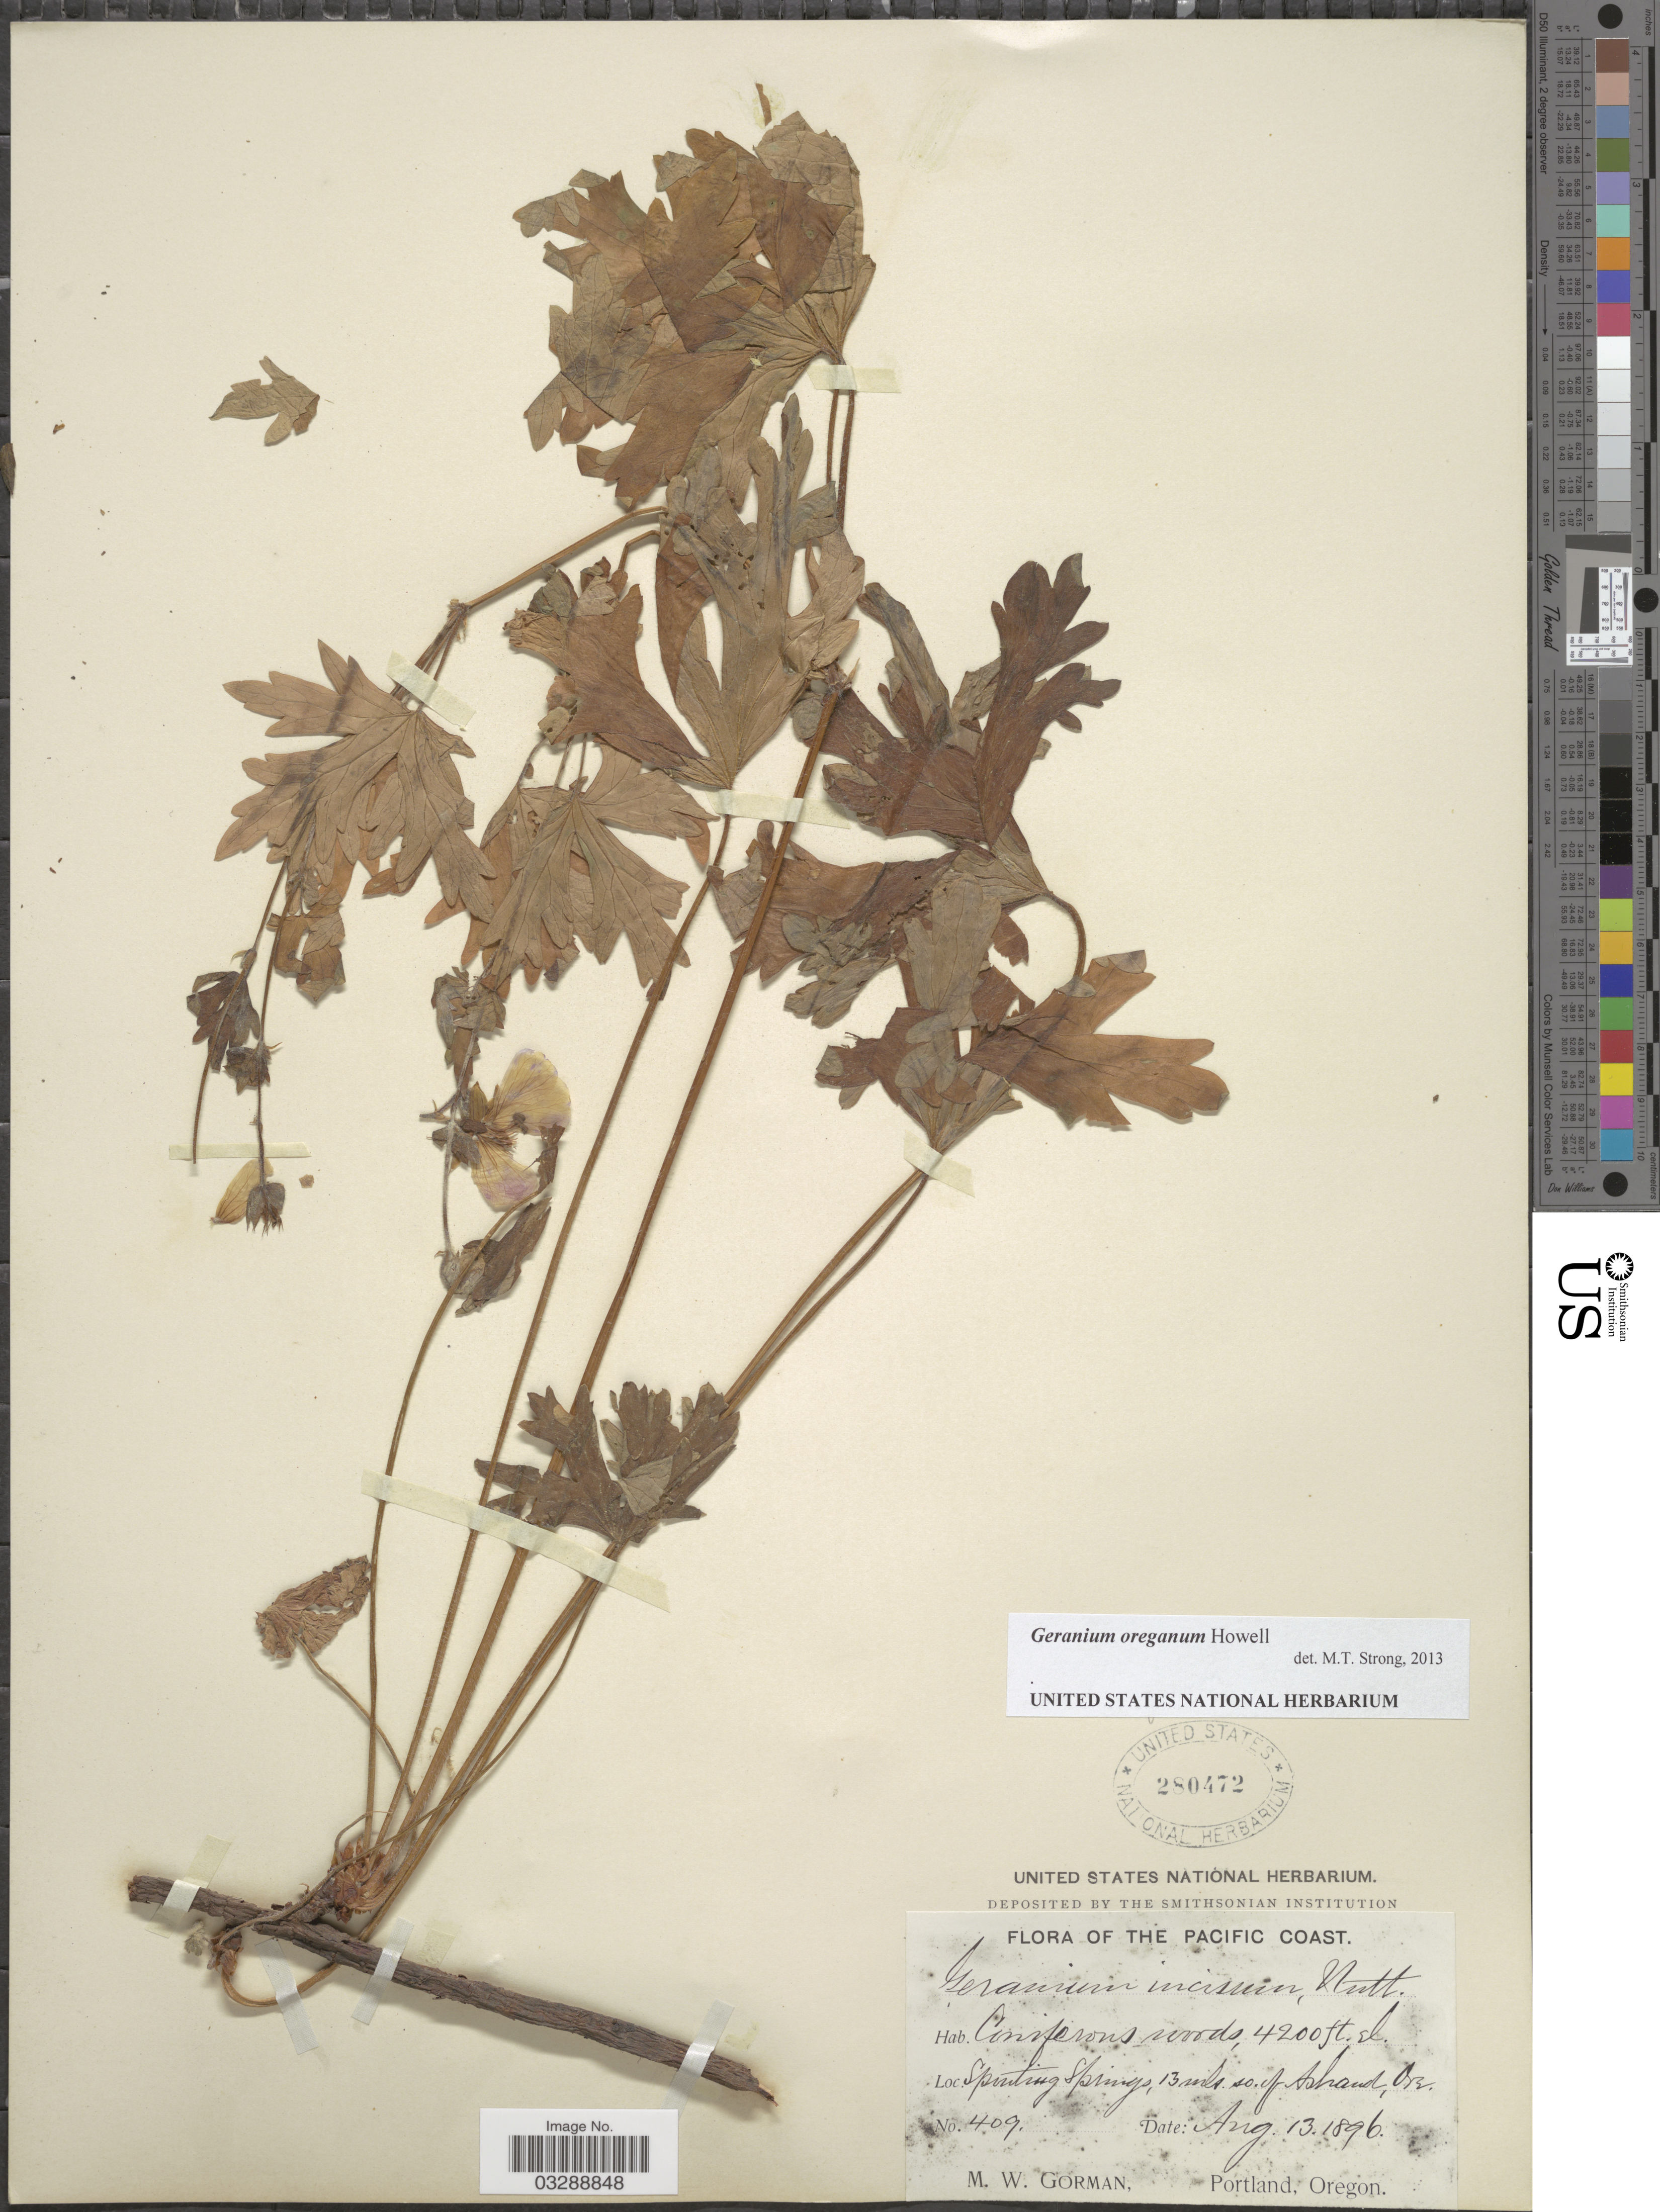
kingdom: Plantae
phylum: Tracheophyta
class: Magnoliopsida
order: Geraniales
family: Geraniaceae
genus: Geranium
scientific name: Geranium oreganum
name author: Howell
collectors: M. W. Gorman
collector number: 409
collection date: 1896-08-13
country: United States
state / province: Oregon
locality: The Pacific Coast. Spouting Springs, 13 mls. so. of Ashland.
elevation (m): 1280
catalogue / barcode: US 280472